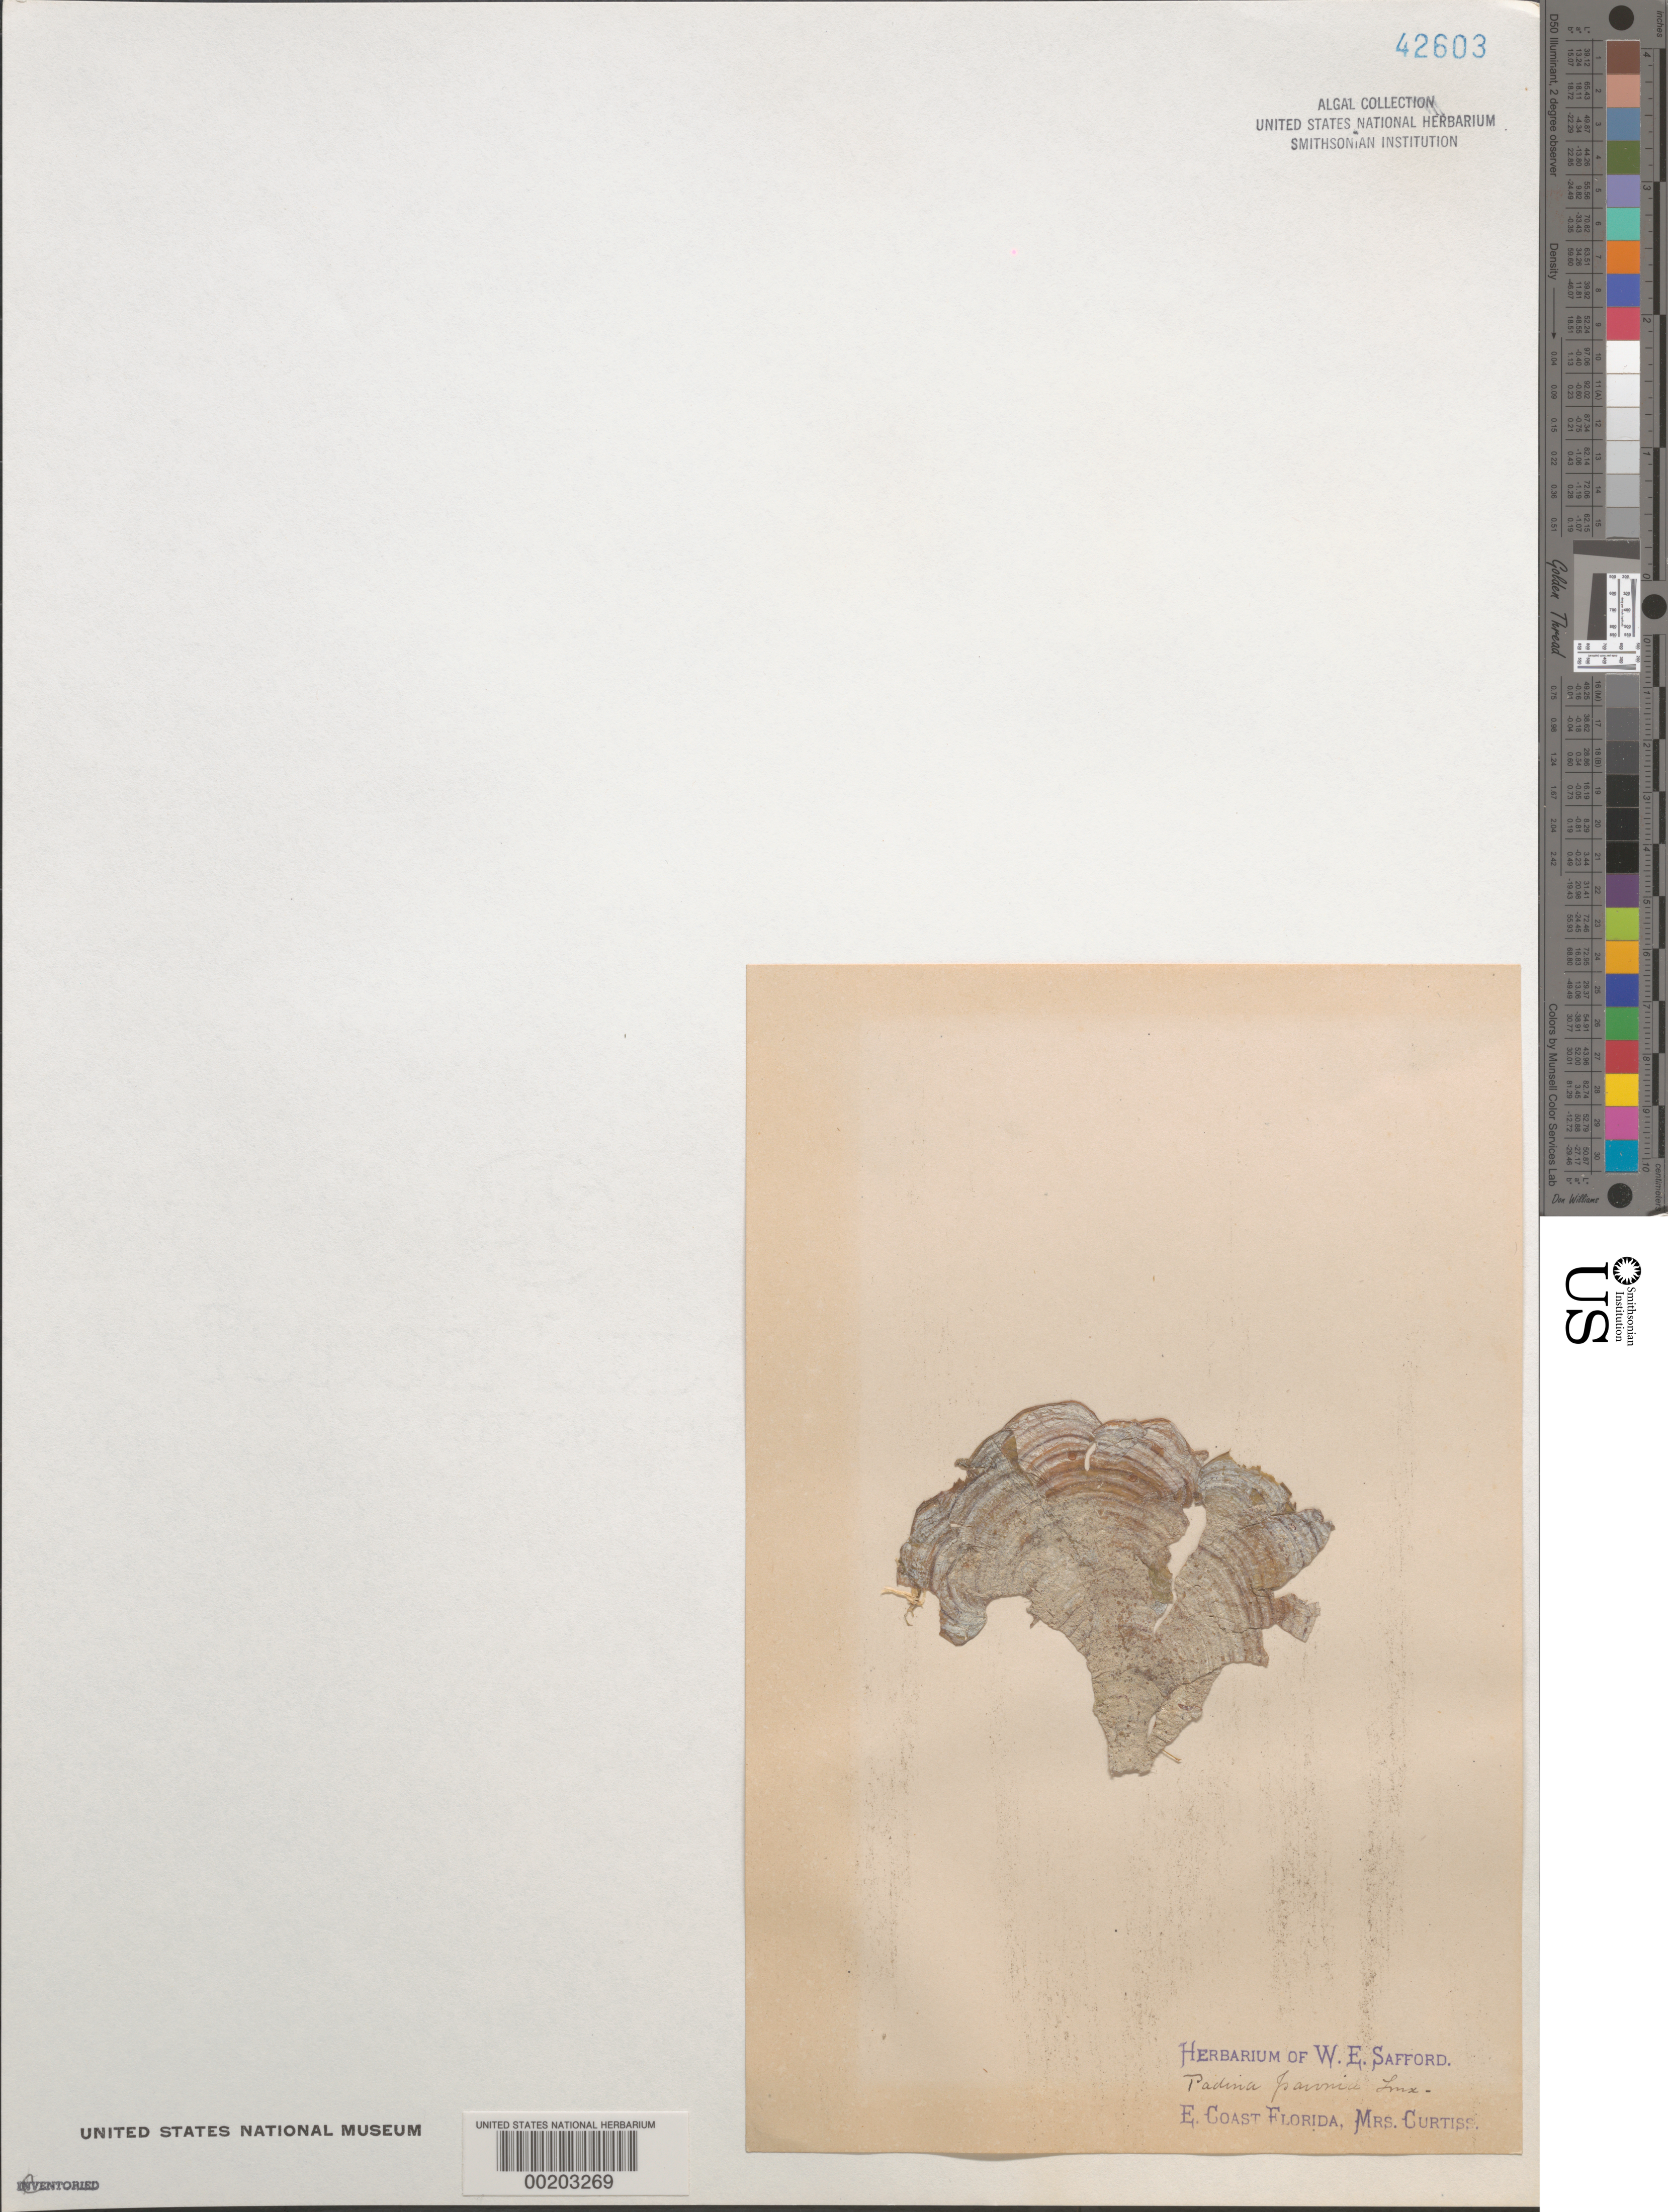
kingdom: Chromista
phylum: Ochrophyta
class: Phaeophyceae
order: Dictyotales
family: Dictyotaceae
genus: Padina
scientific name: Padina pavonica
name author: (L.) Thivy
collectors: F. A. Curtiss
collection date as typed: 18--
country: United States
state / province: Florida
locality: East coast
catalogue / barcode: US 42603